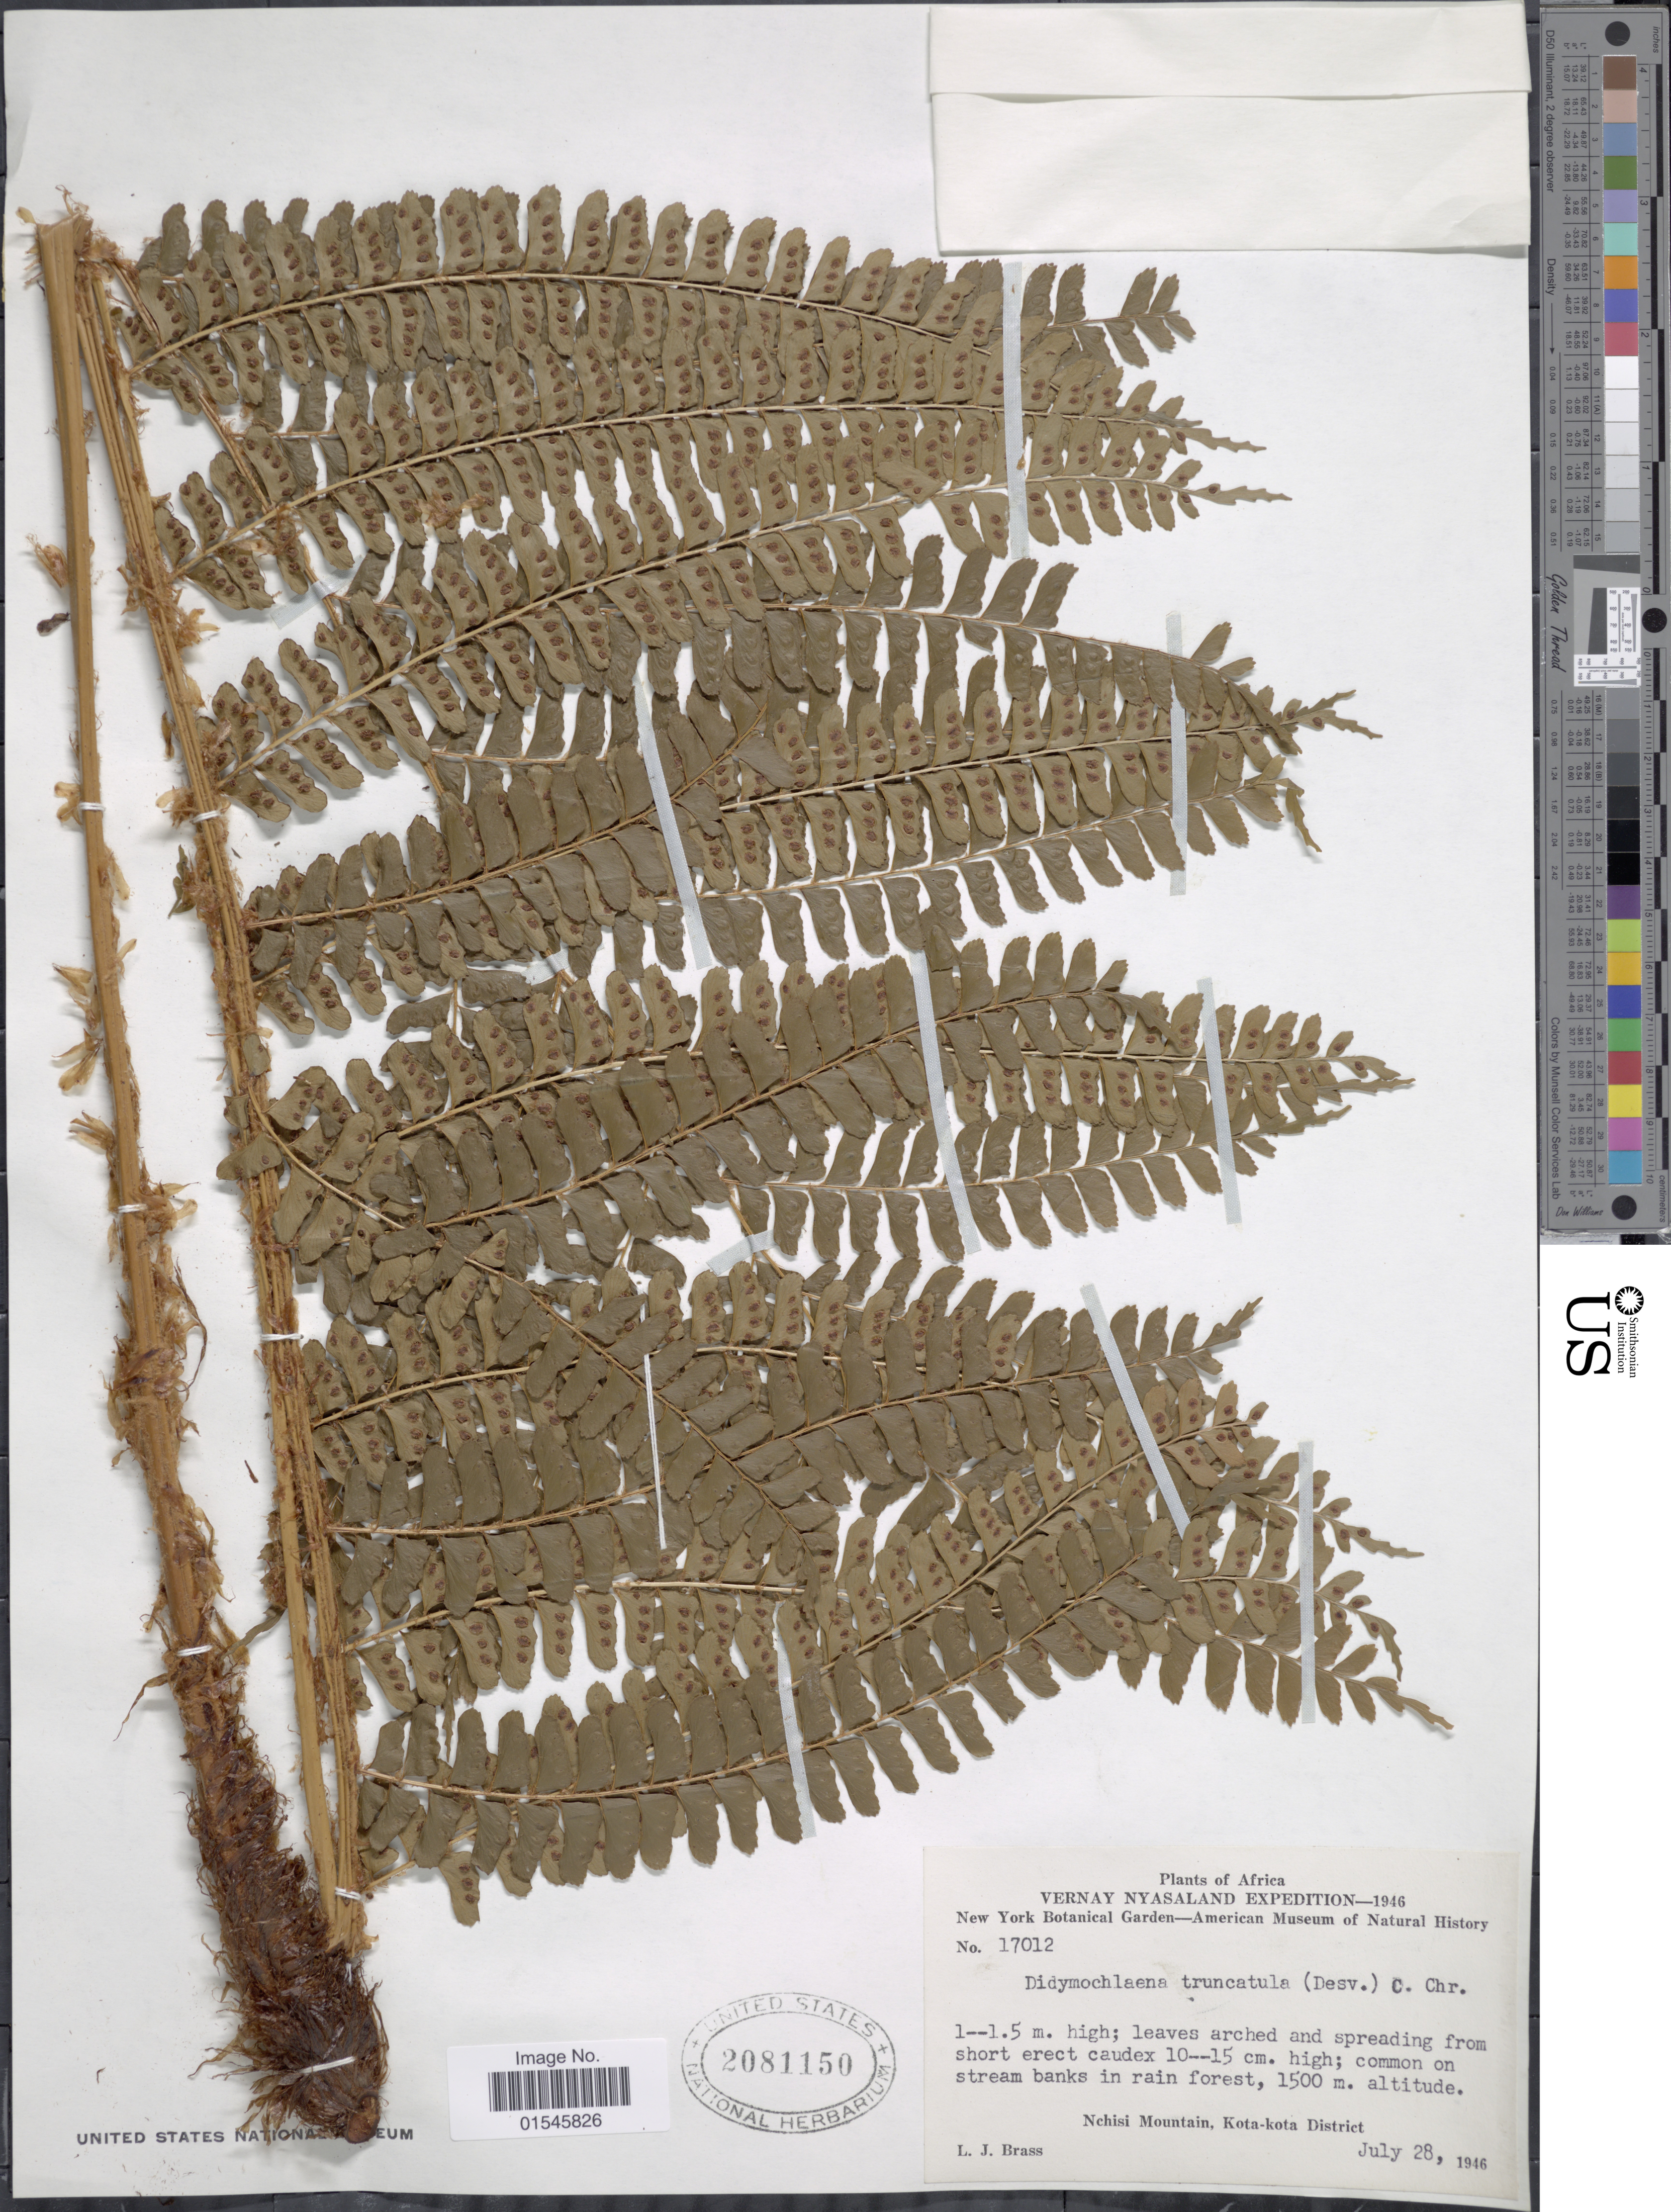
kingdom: Plantae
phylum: Tracheophyta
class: Polypodiopsida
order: Polypodiales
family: Didymochlaenaceae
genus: Didymochlaena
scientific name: Didymochlaena truncatula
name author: (Sw.) J. Sm.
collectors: L. J. Brass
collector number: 17012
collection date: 1946-07-28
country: Malawi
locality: Africa, in stream banks in rain forest, Nchisi Mountain, Kota-kota District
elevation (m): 1500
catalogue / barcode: US 2081150